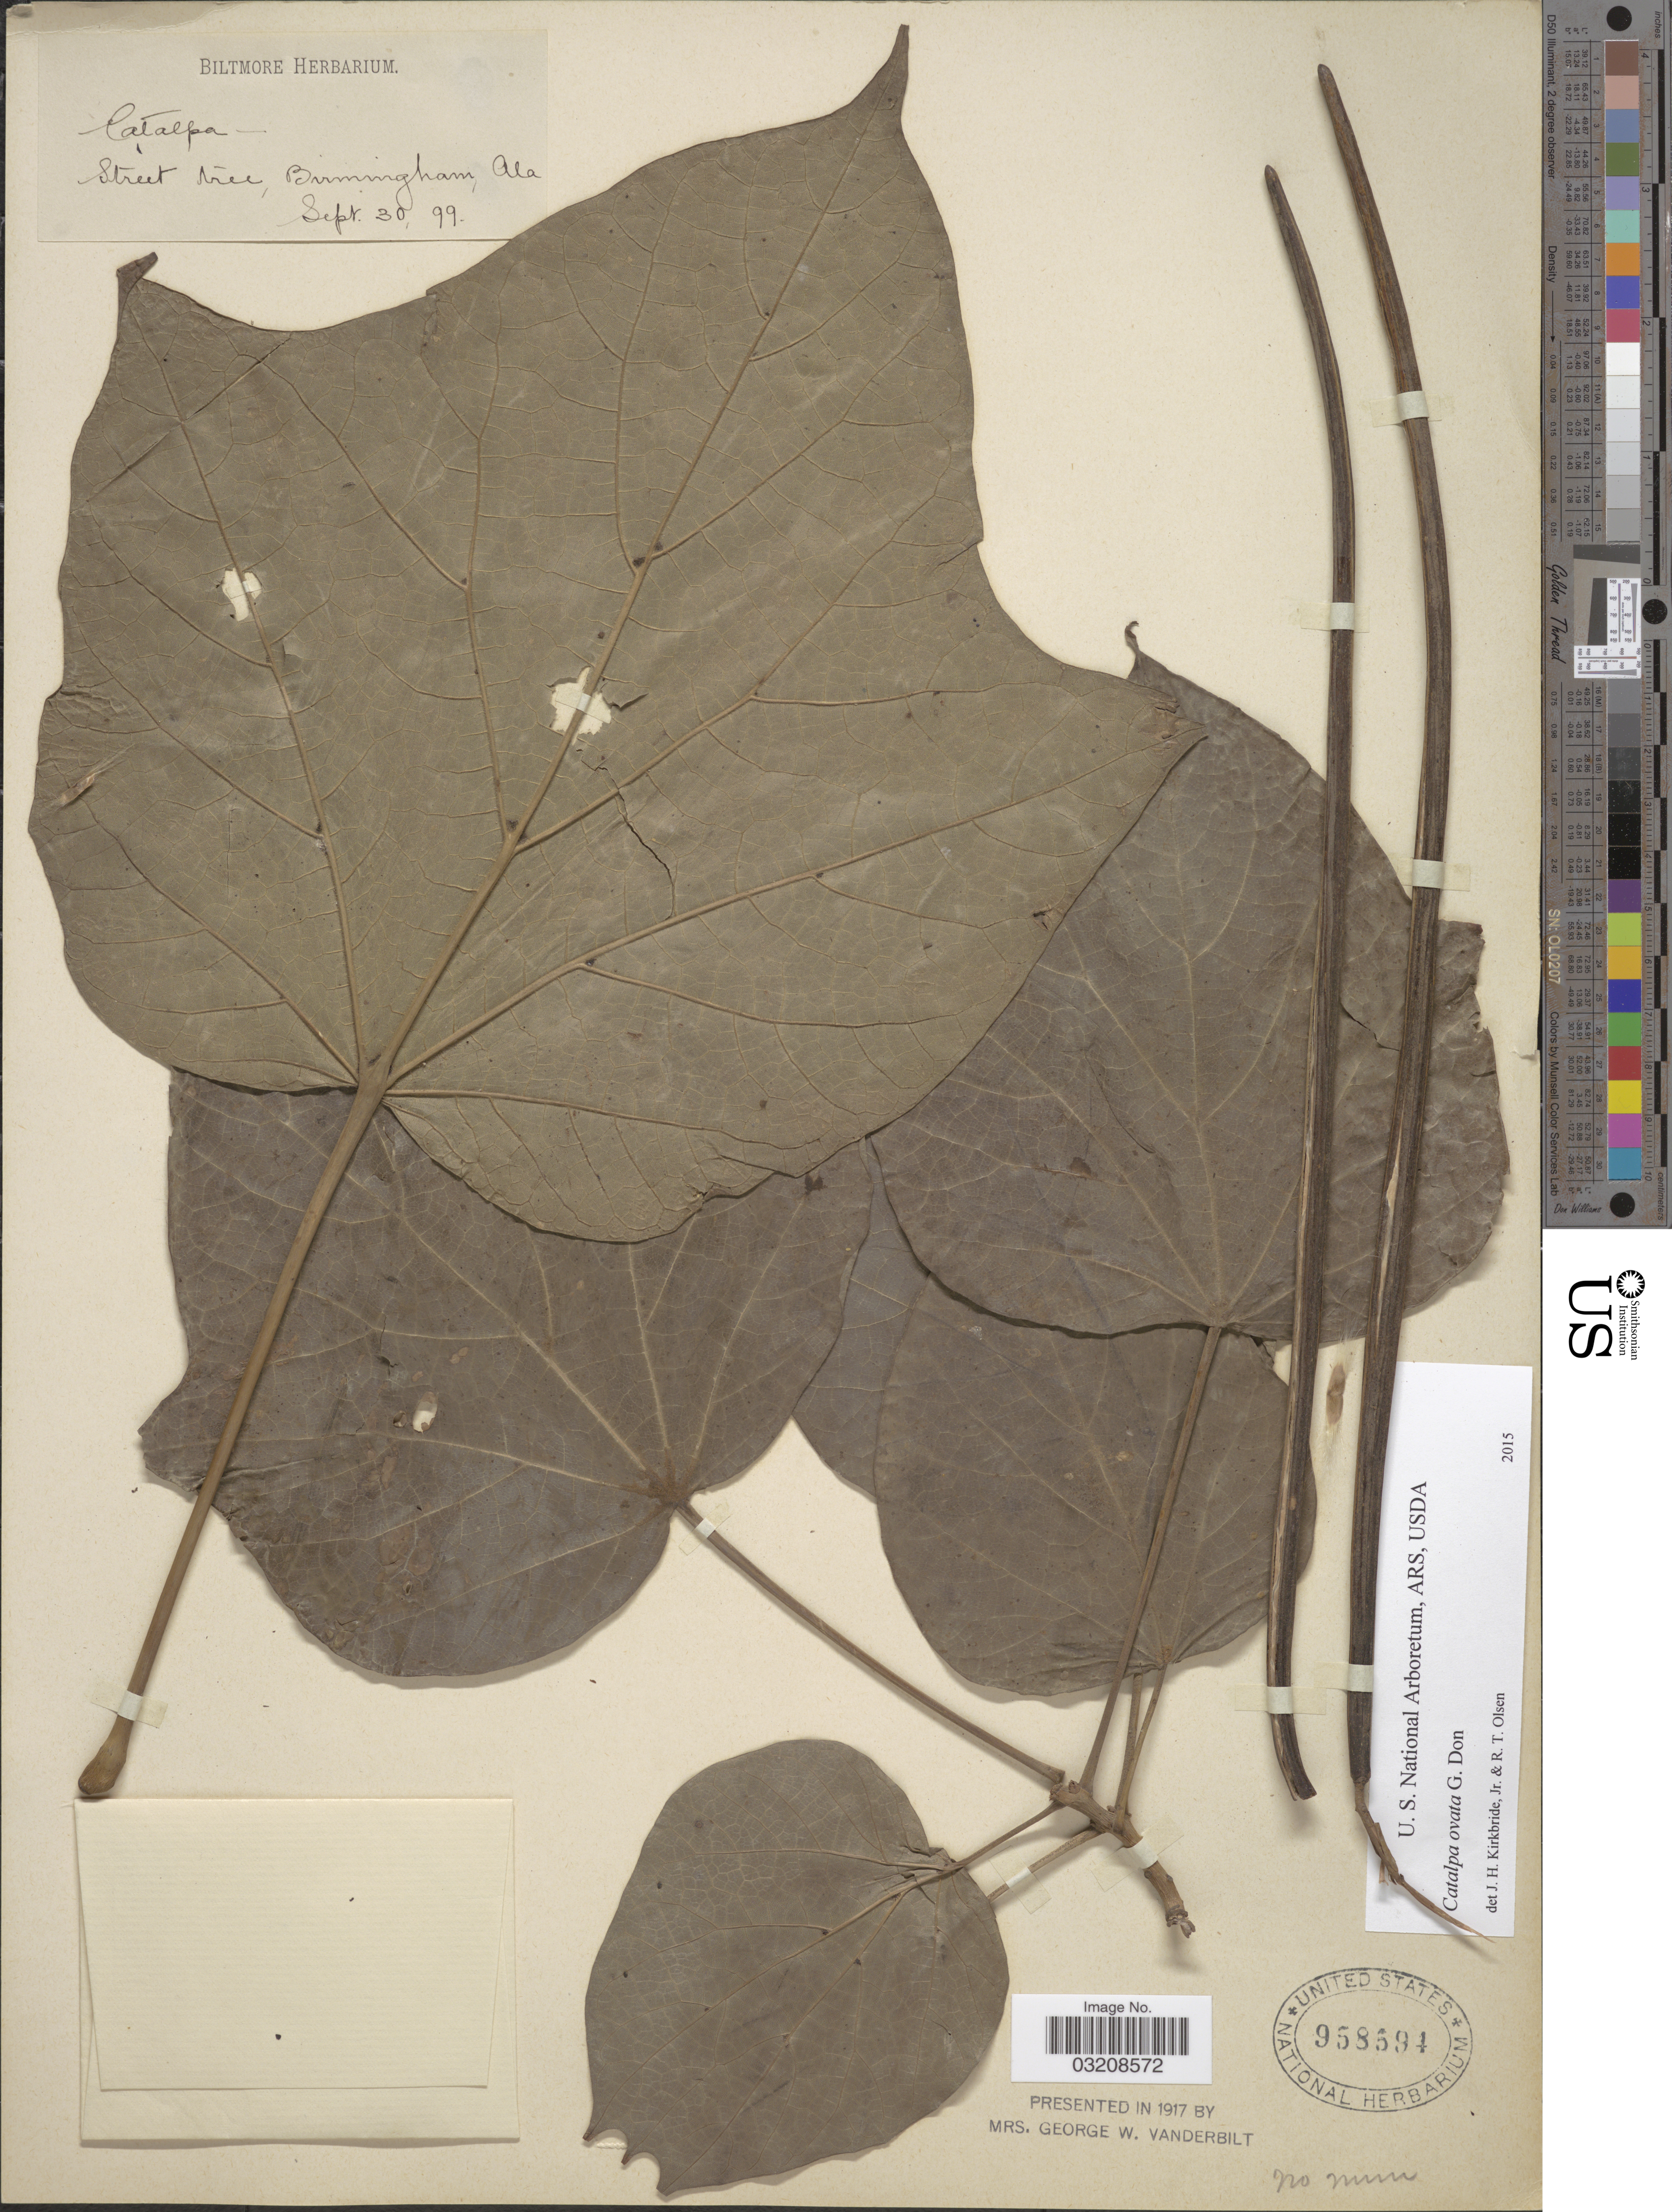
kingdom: Plantae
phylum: Tracheophyta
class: Magnoliopsida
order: Lamiales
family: Bignoniaceae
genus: Catalpa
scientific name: Catalpa ovata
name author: G. Don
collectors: ex herb. Biltmore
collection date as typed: Transcribed d/m/y: 30/9/99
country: United States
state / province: Alabama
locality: Birmingham, Ala.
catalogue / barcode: US 958594